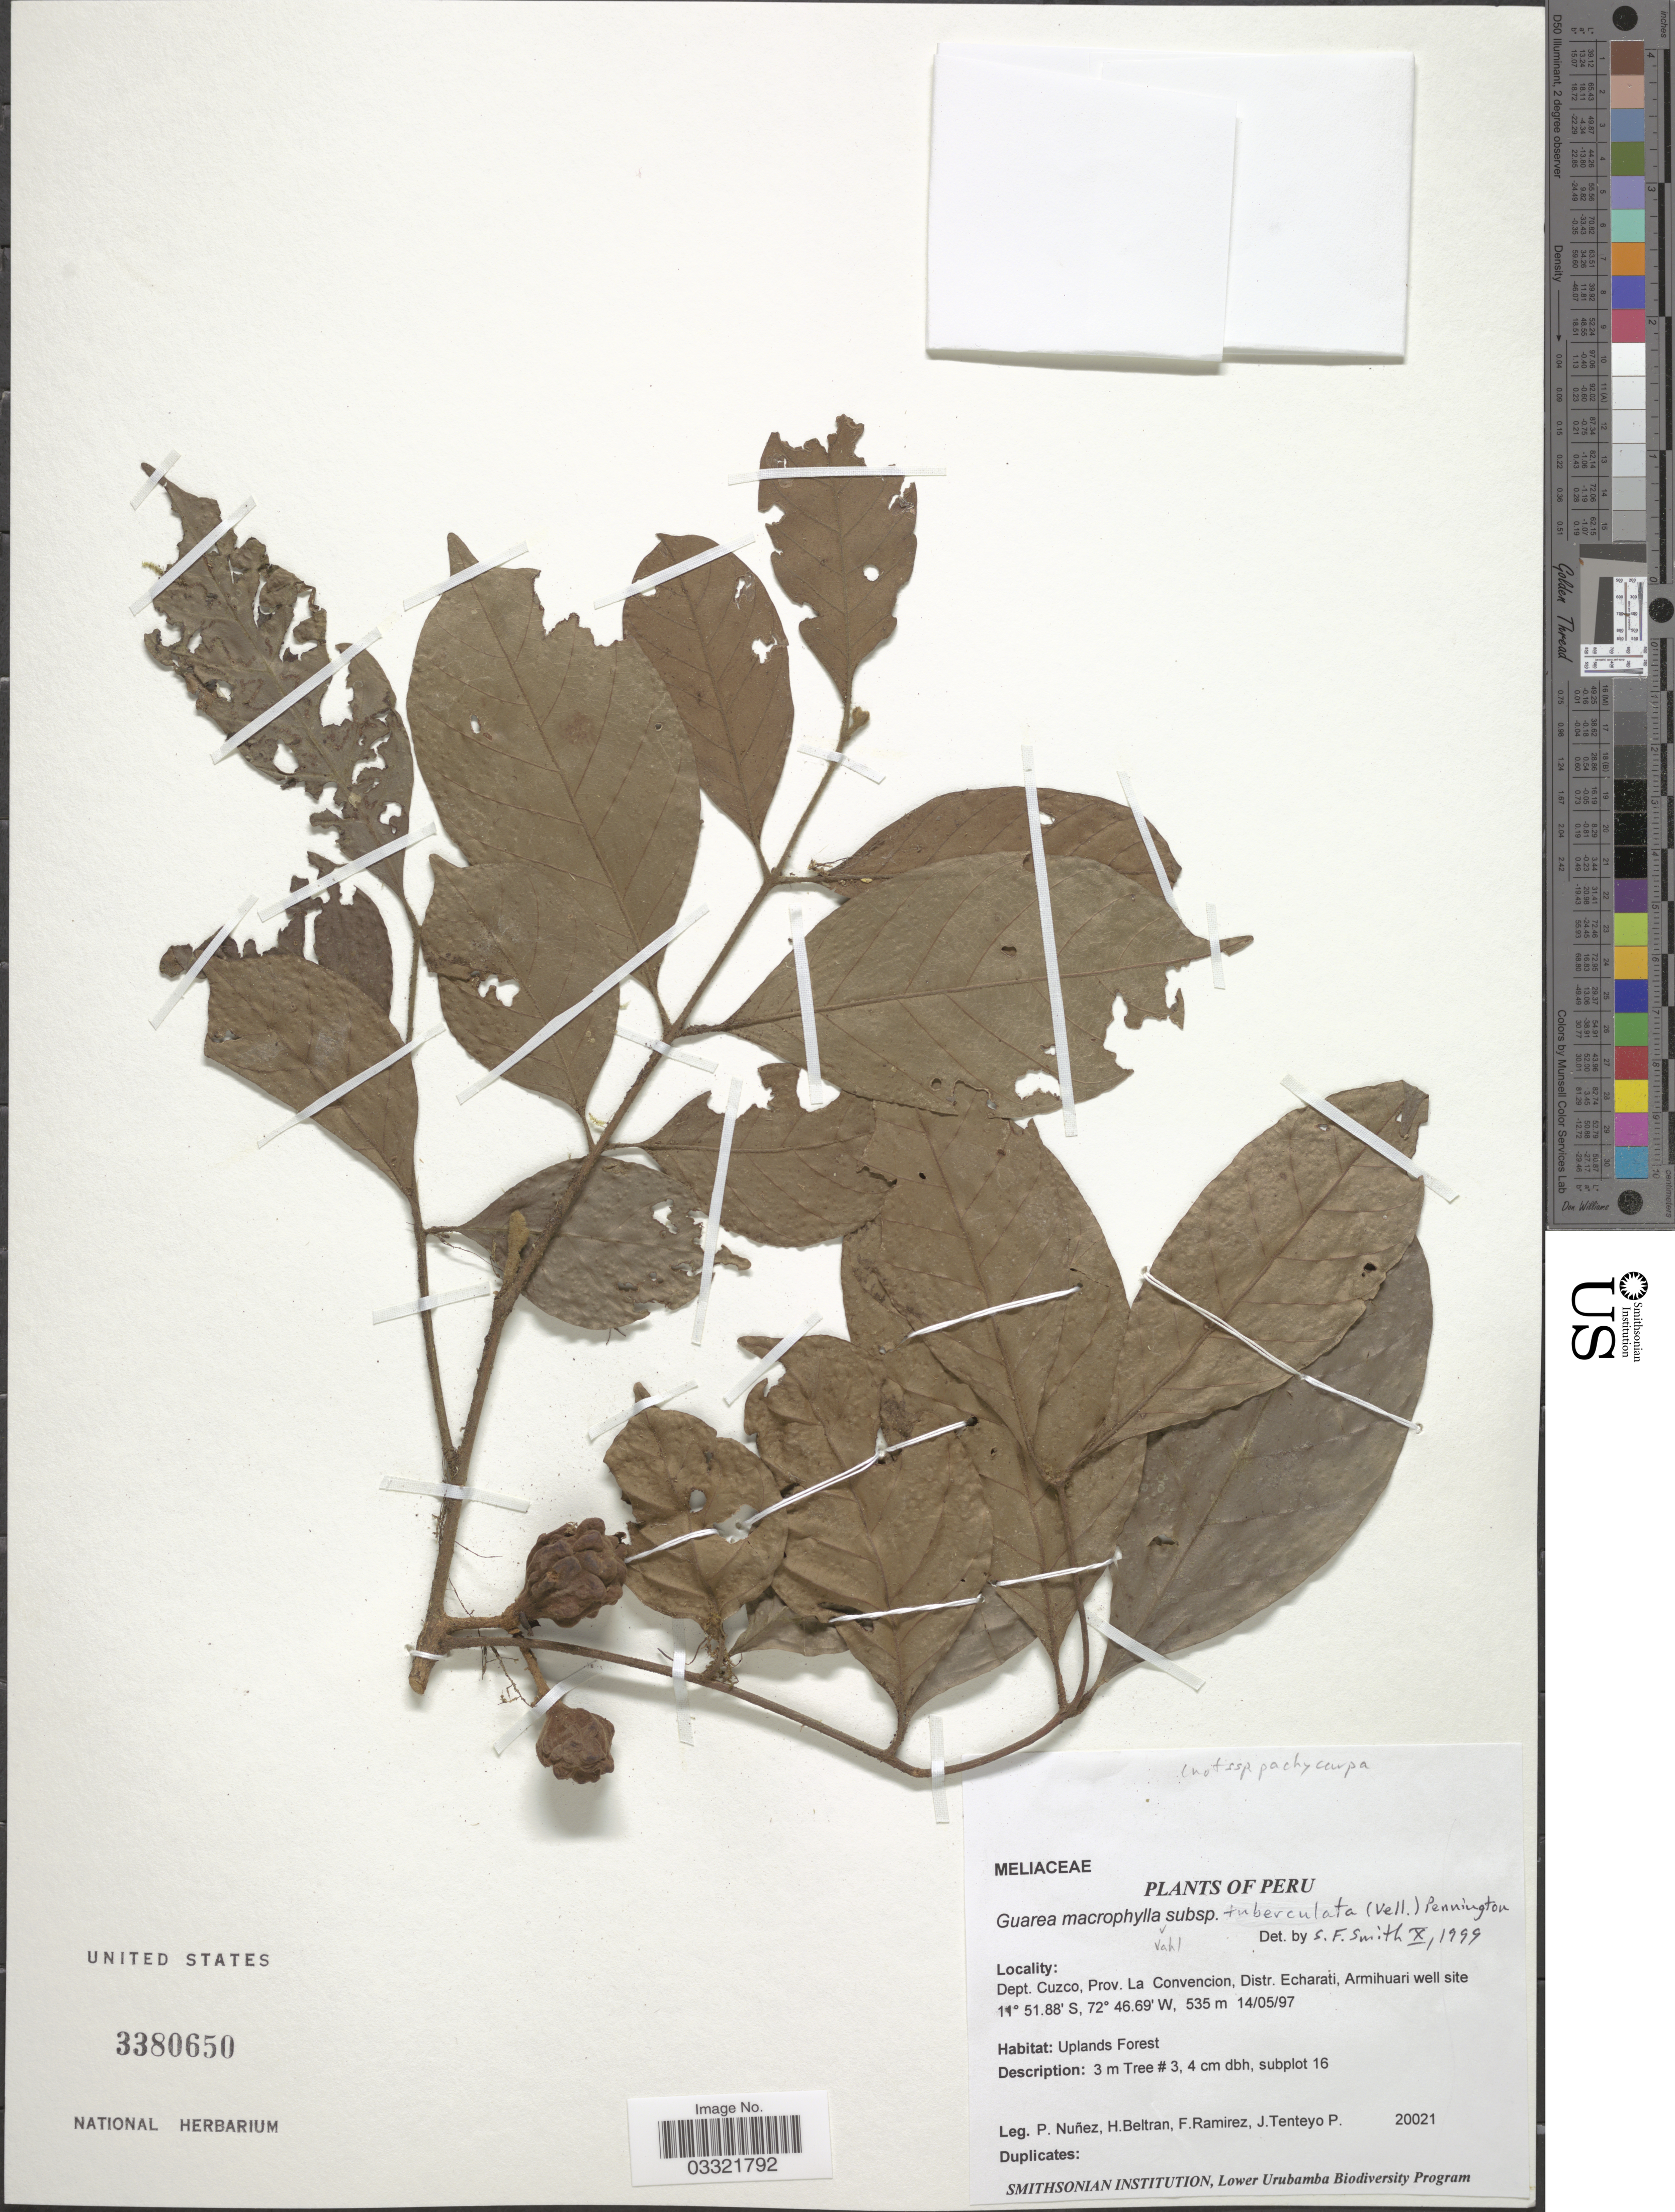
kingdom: Plantae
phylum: Tracheophyta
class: Magnoliopsida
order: Sapindales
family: Meliaceae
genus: Guarea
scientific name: Guarea macrophylla subsp. tuberculata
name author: (Vell.) T.D. Penn.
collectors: P. Nuñez V., H. Beltran, F. Ramirez & J. Tenteyo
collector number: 20021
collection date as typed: Transcribed d/m/y: 14/5/97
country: Peru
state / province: Cusco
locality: Dept. Cuzco, Prov. La Convencion, Distr. Echarati. Armihuari well site.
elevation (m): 535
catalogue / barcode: US 3380650